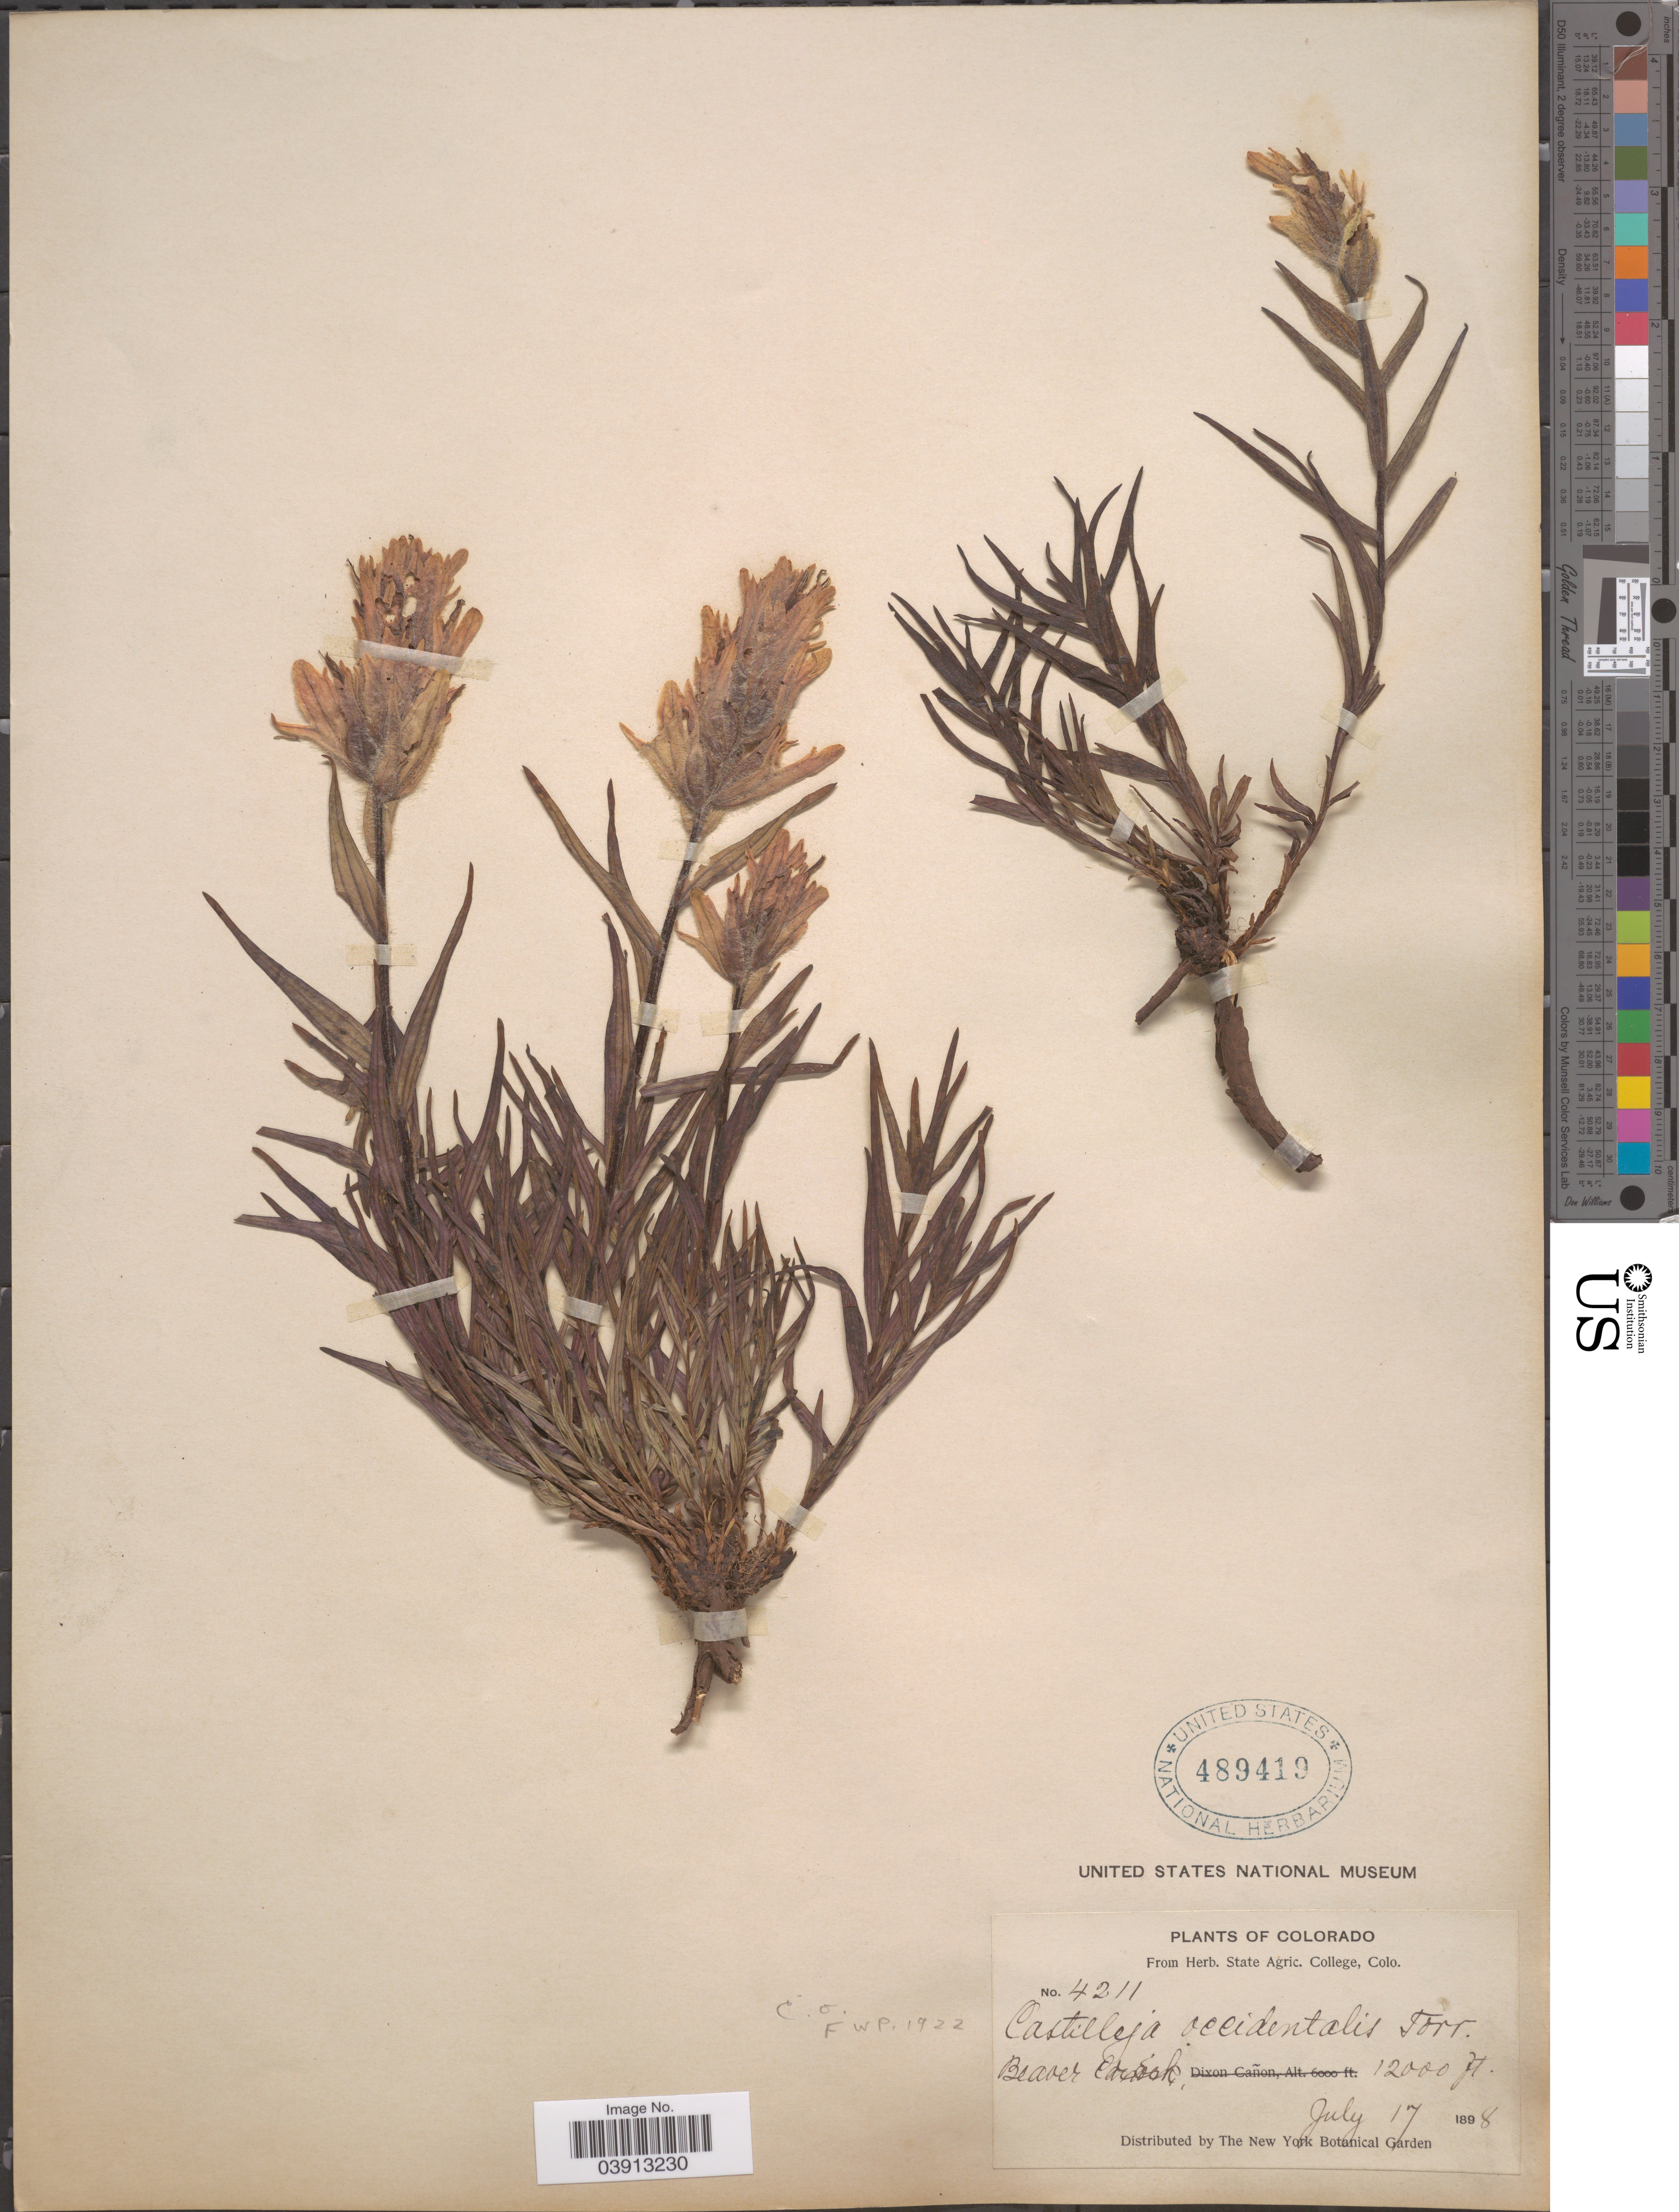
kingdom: Plantae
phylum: Tracheophyta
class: Magnoliopsida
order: Lamiales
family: Orobanchaceae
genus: Castilleja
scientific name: Castilleja occidentalis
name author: Torr.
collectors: ex herb. State Agric. College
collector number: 4211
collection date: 1898-07-17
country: United States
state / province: Colorado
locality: Beaver Creek.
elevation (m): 3658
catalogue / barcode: US 489419